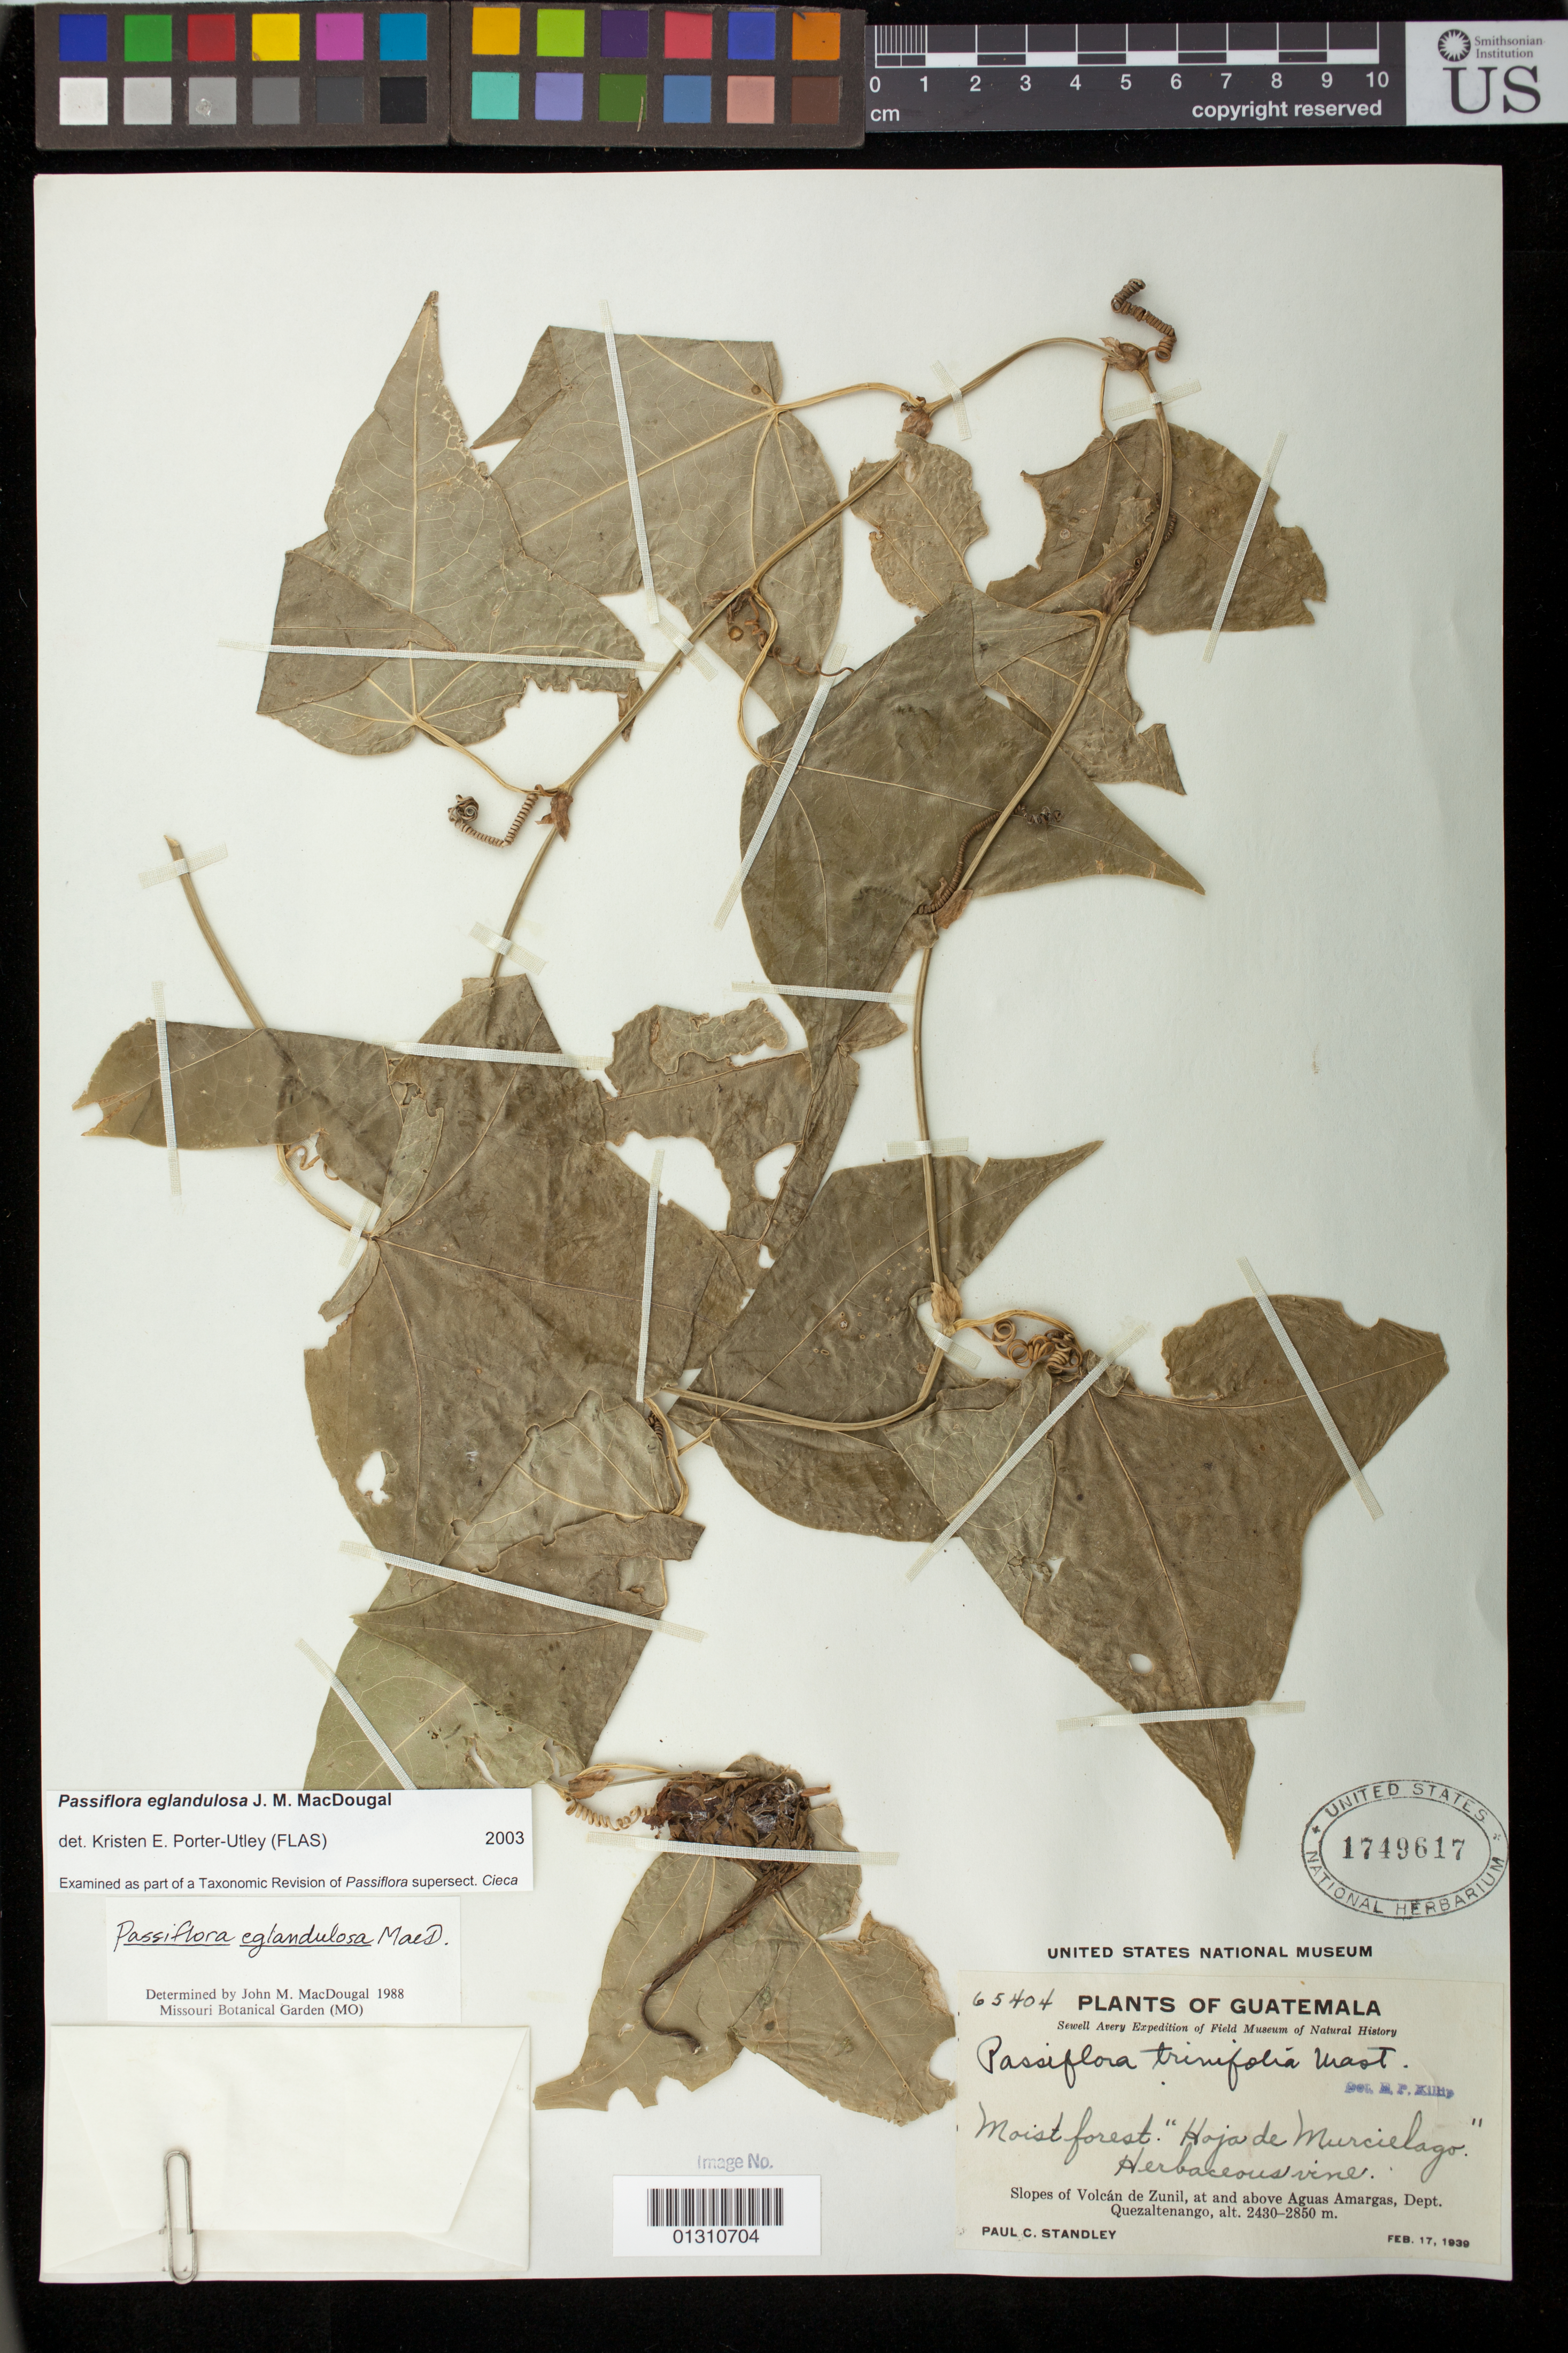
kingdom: Plantae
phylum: Tracheophyta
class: Magnoliopsida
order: Malpighiales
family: Passifloraceae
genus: Passiflora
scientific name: Passiflora eglandulosa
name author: J.M. MacDougal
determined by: Porter-Utley, Kristen E.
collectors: P. C. Standley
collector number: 65404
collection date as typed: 17 Feb 1939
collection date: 1939-02-17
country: Guatemala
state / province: Quetzaltenango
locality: Slopes of volcan de Zunil, at and above Aguas Amargas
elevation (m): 2430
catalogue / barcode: US 1749617